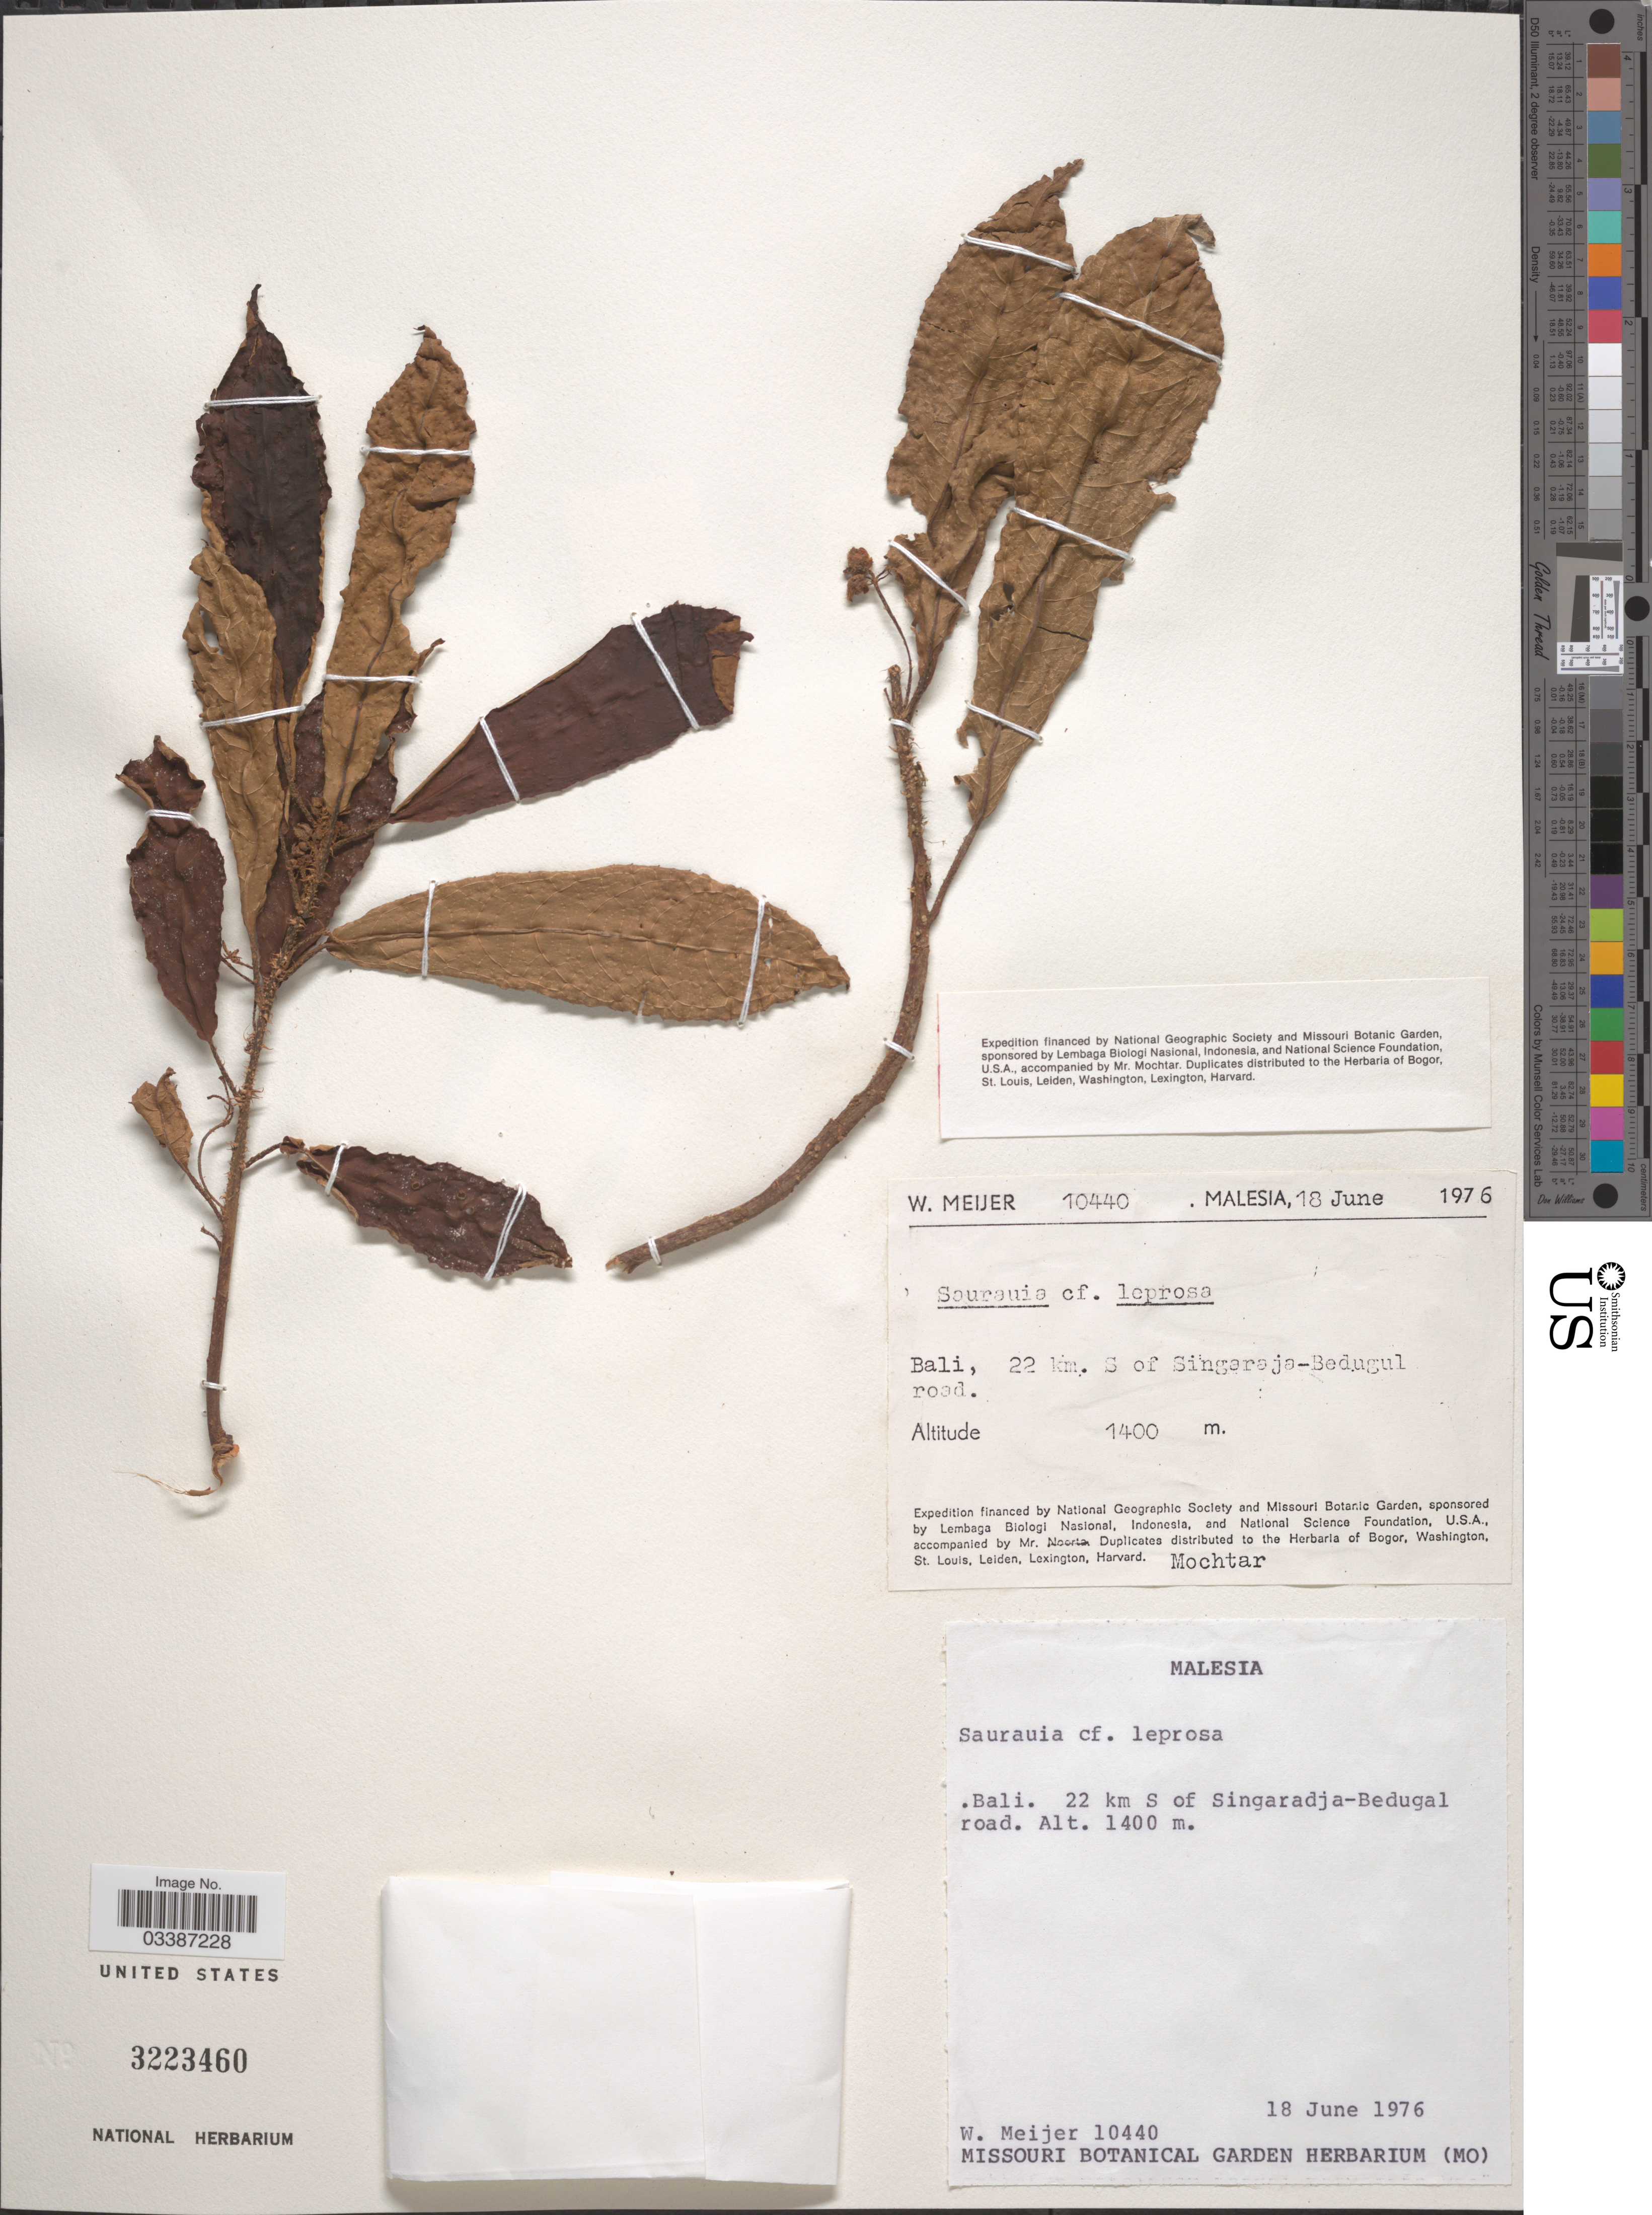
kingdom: Plantae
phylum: Tracheophyta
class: Magnoliopsida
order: Ericales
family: Actinidiaceae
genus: Saurauia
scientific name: Saurauia sp.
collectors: W. Meijer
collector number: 10440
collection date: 1976-06-18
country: Indonesia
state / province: Nusa Tenggara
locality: Bali, 22 km. S. of Singaraja-Bedugul road.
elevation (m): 1400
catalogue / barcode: US 3223460